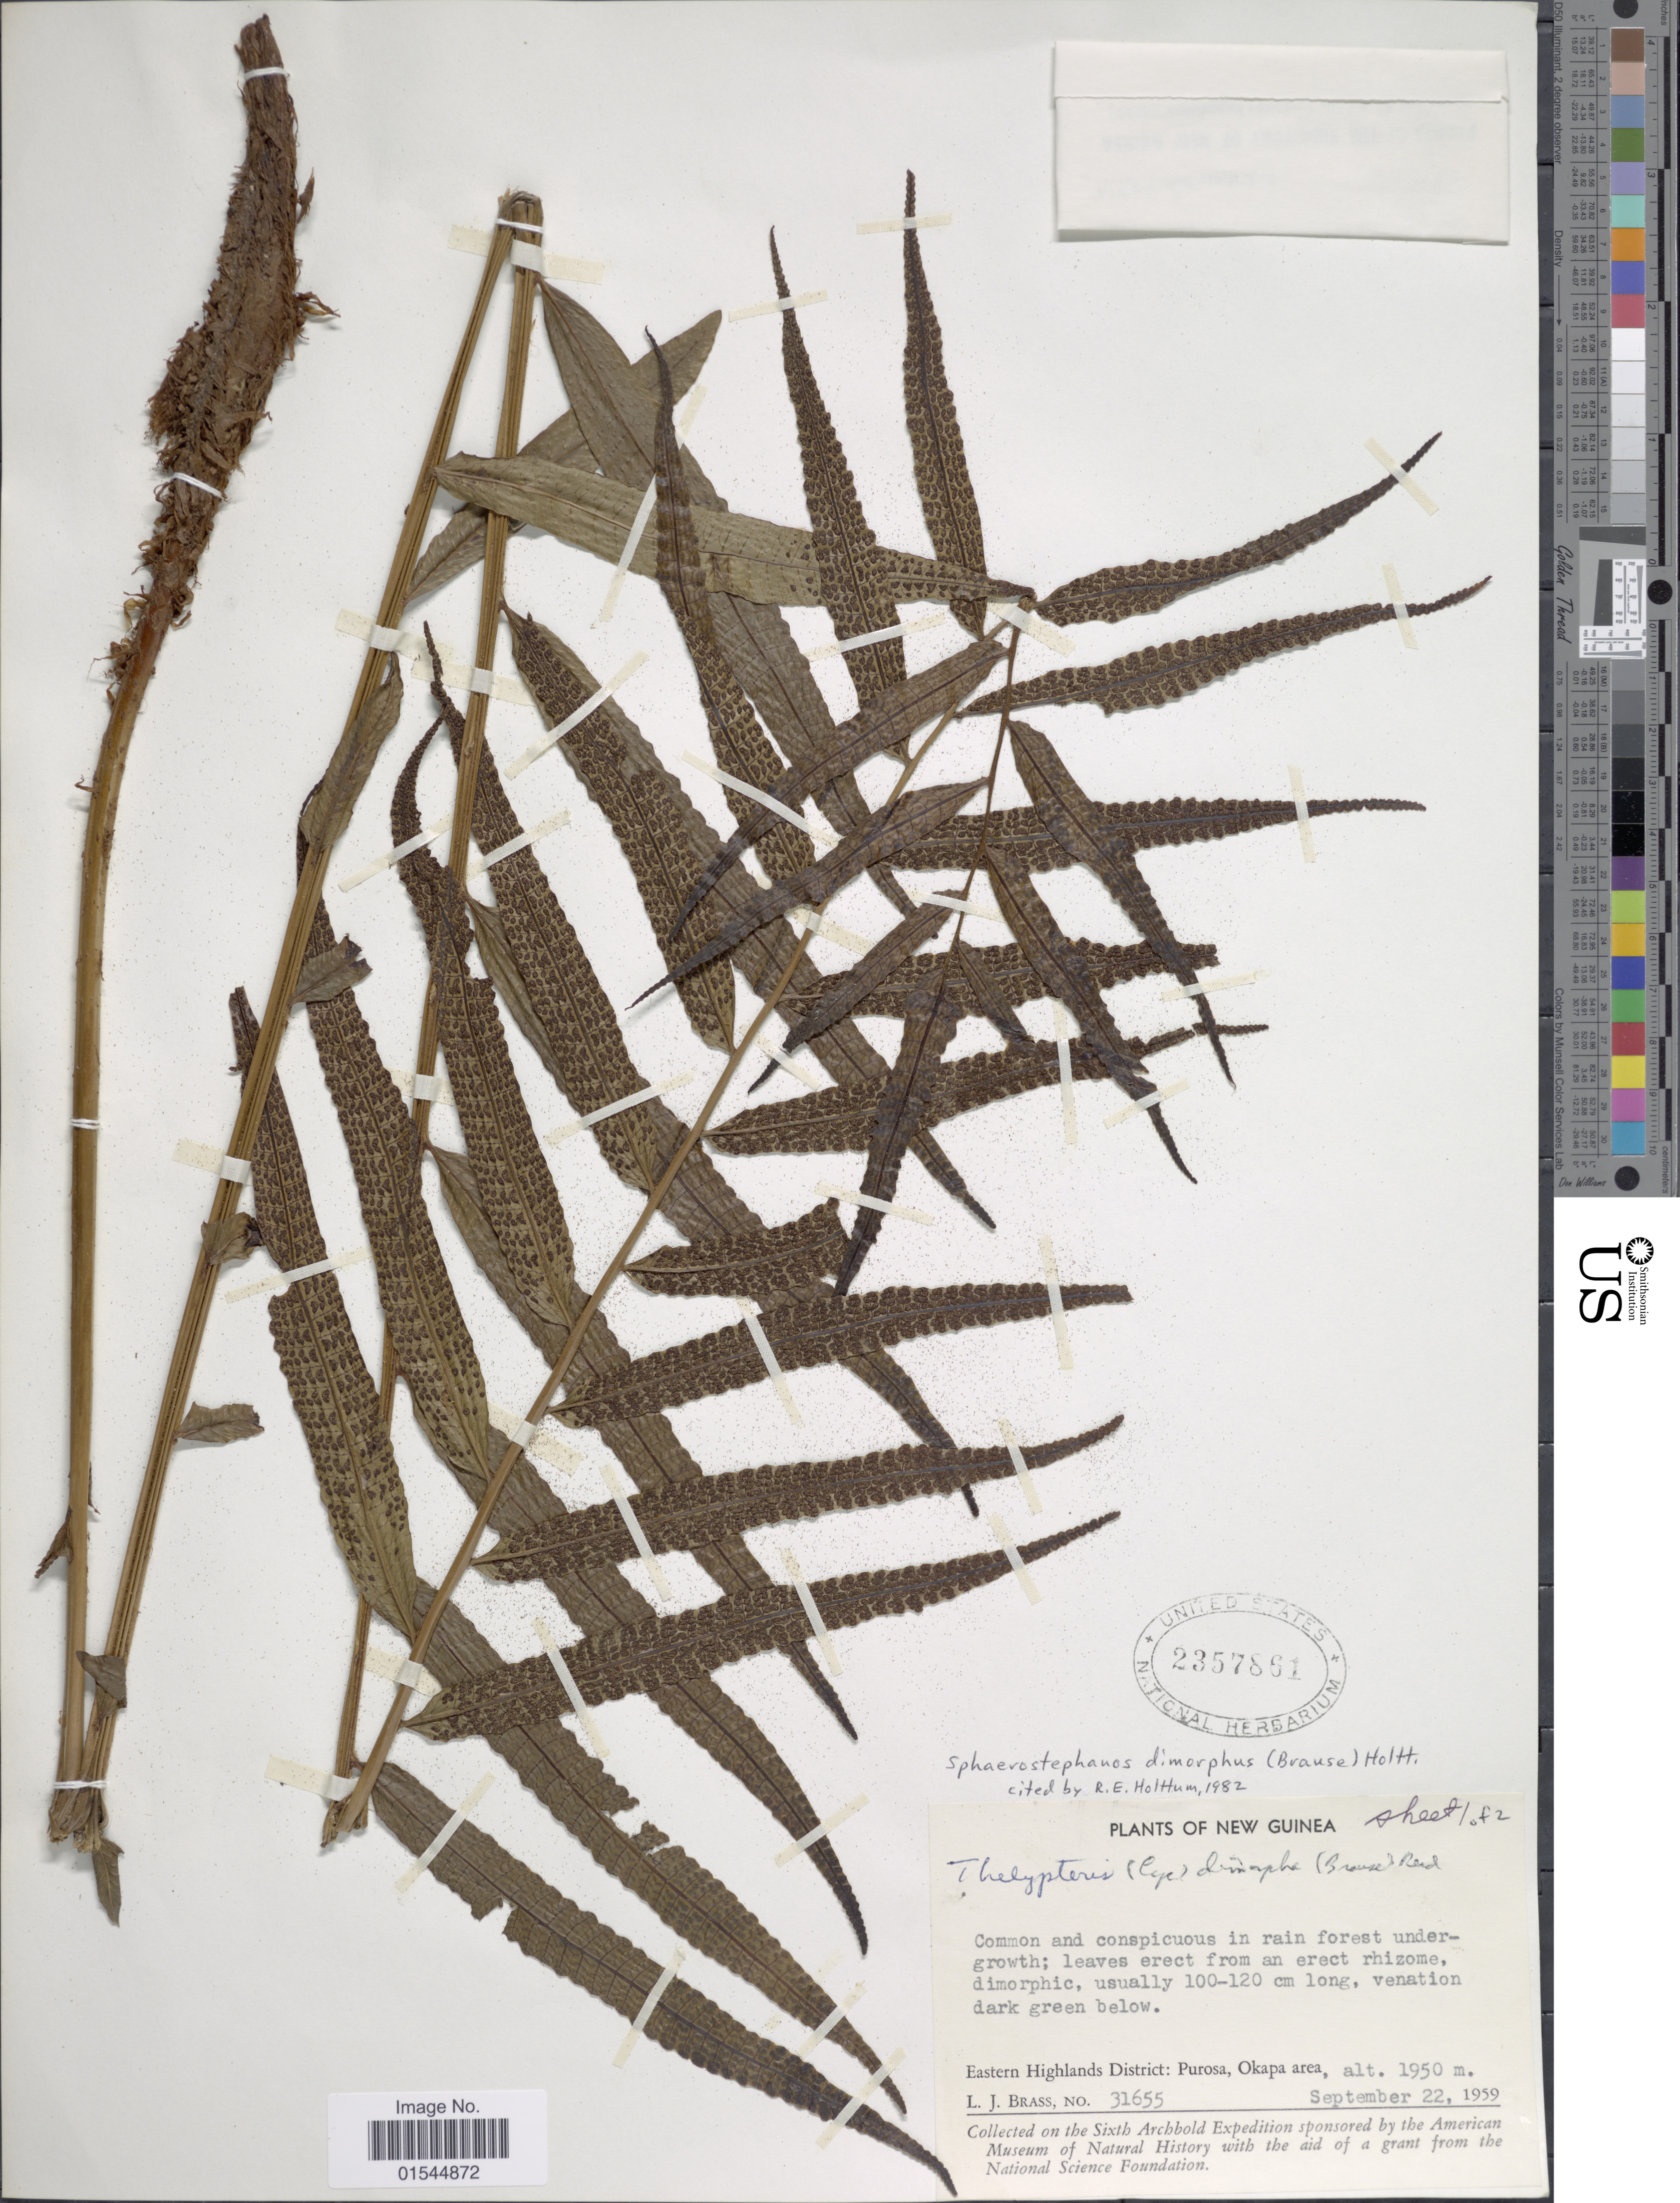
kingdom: Plantae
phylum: Tracheophyta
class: Polypodiopsida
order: Polypodiales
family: Thelypteridaceae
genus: Sphaerostephanos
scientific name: Sphaerostephanos dimorphus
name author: (Brause) Holttum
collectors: L. J. Brass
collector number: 31655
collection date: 1959-09-22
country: Papua New Guinea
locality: New Guinea, Eastern Highlands District: Purosa, Okapa area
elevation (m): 1950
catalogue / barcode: US 2357861